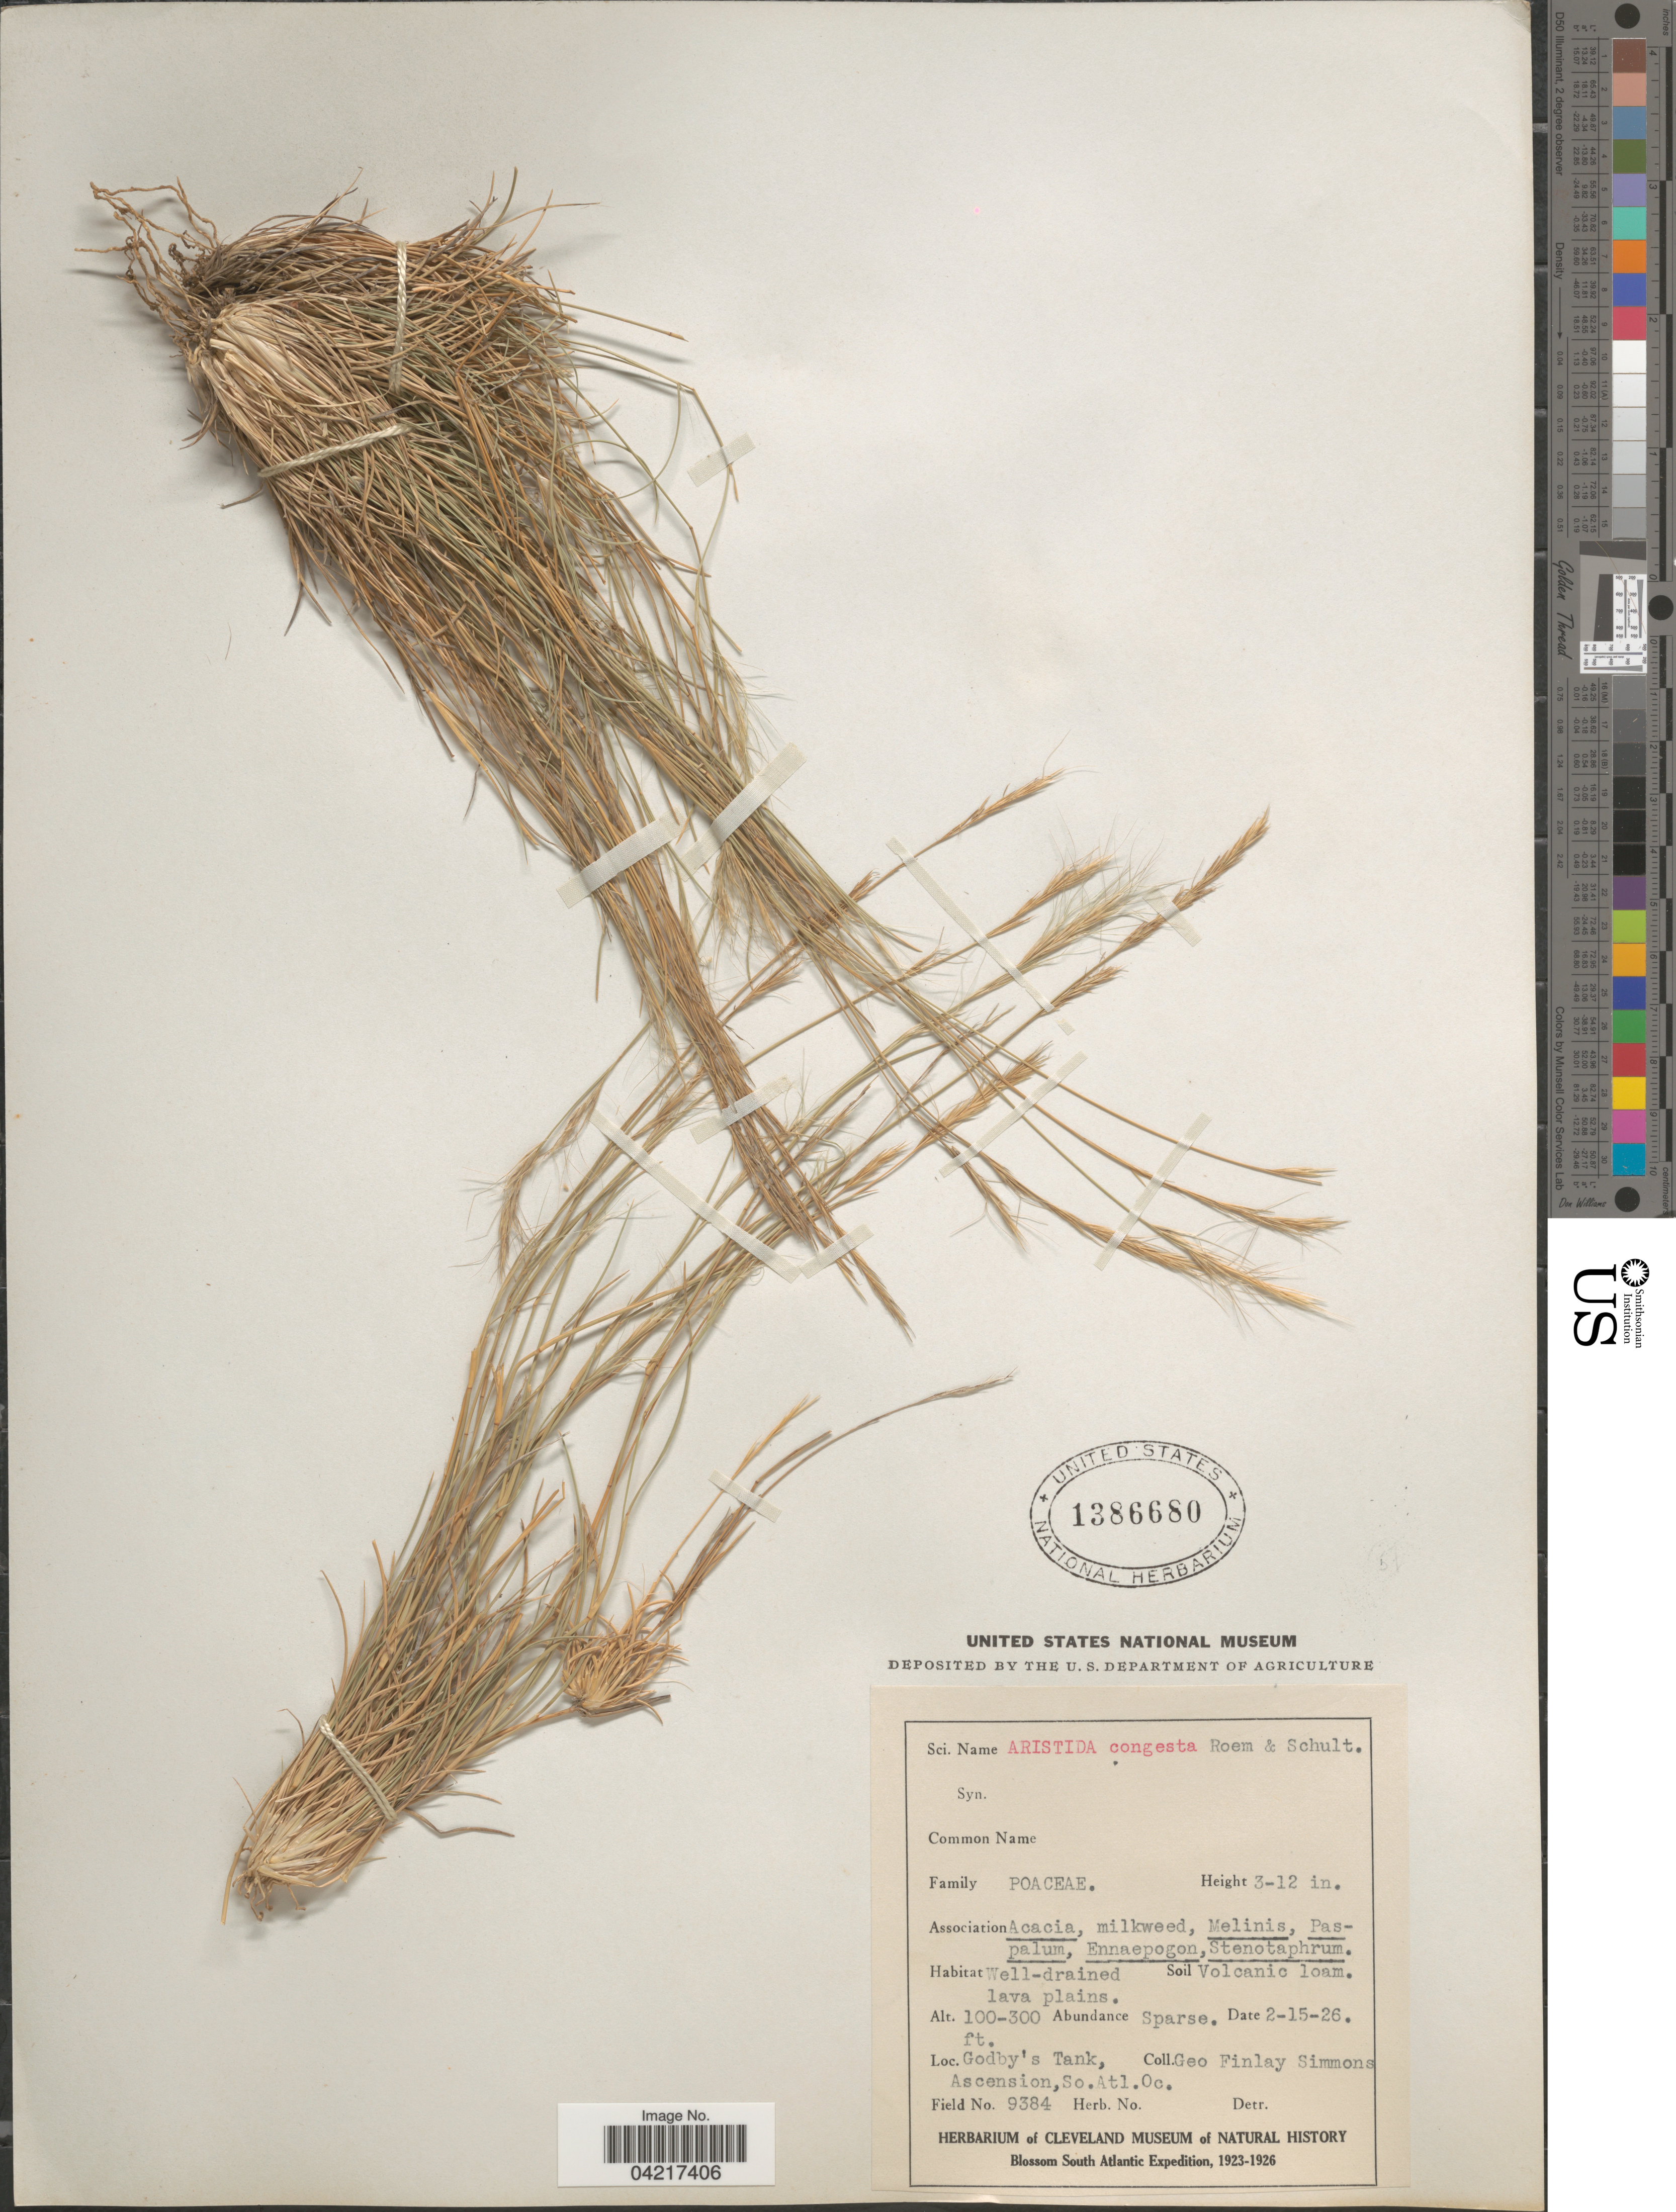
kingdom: Plantae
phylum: Tracheophyta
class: Liliopsida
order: Poales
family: Poaceae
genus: Aristida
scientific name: Aristida congesta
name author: Roem. & Schult.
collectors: G. Simmons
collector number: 9384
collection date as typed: Transcribed d/m/y: 15/2/26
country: St. Helena Islands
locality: Godby's Tank, Ascension, So. Atl. Oc. Blossom South Atlantic Expedition, 1923-1926.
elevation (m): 30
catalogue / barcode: US 1386680